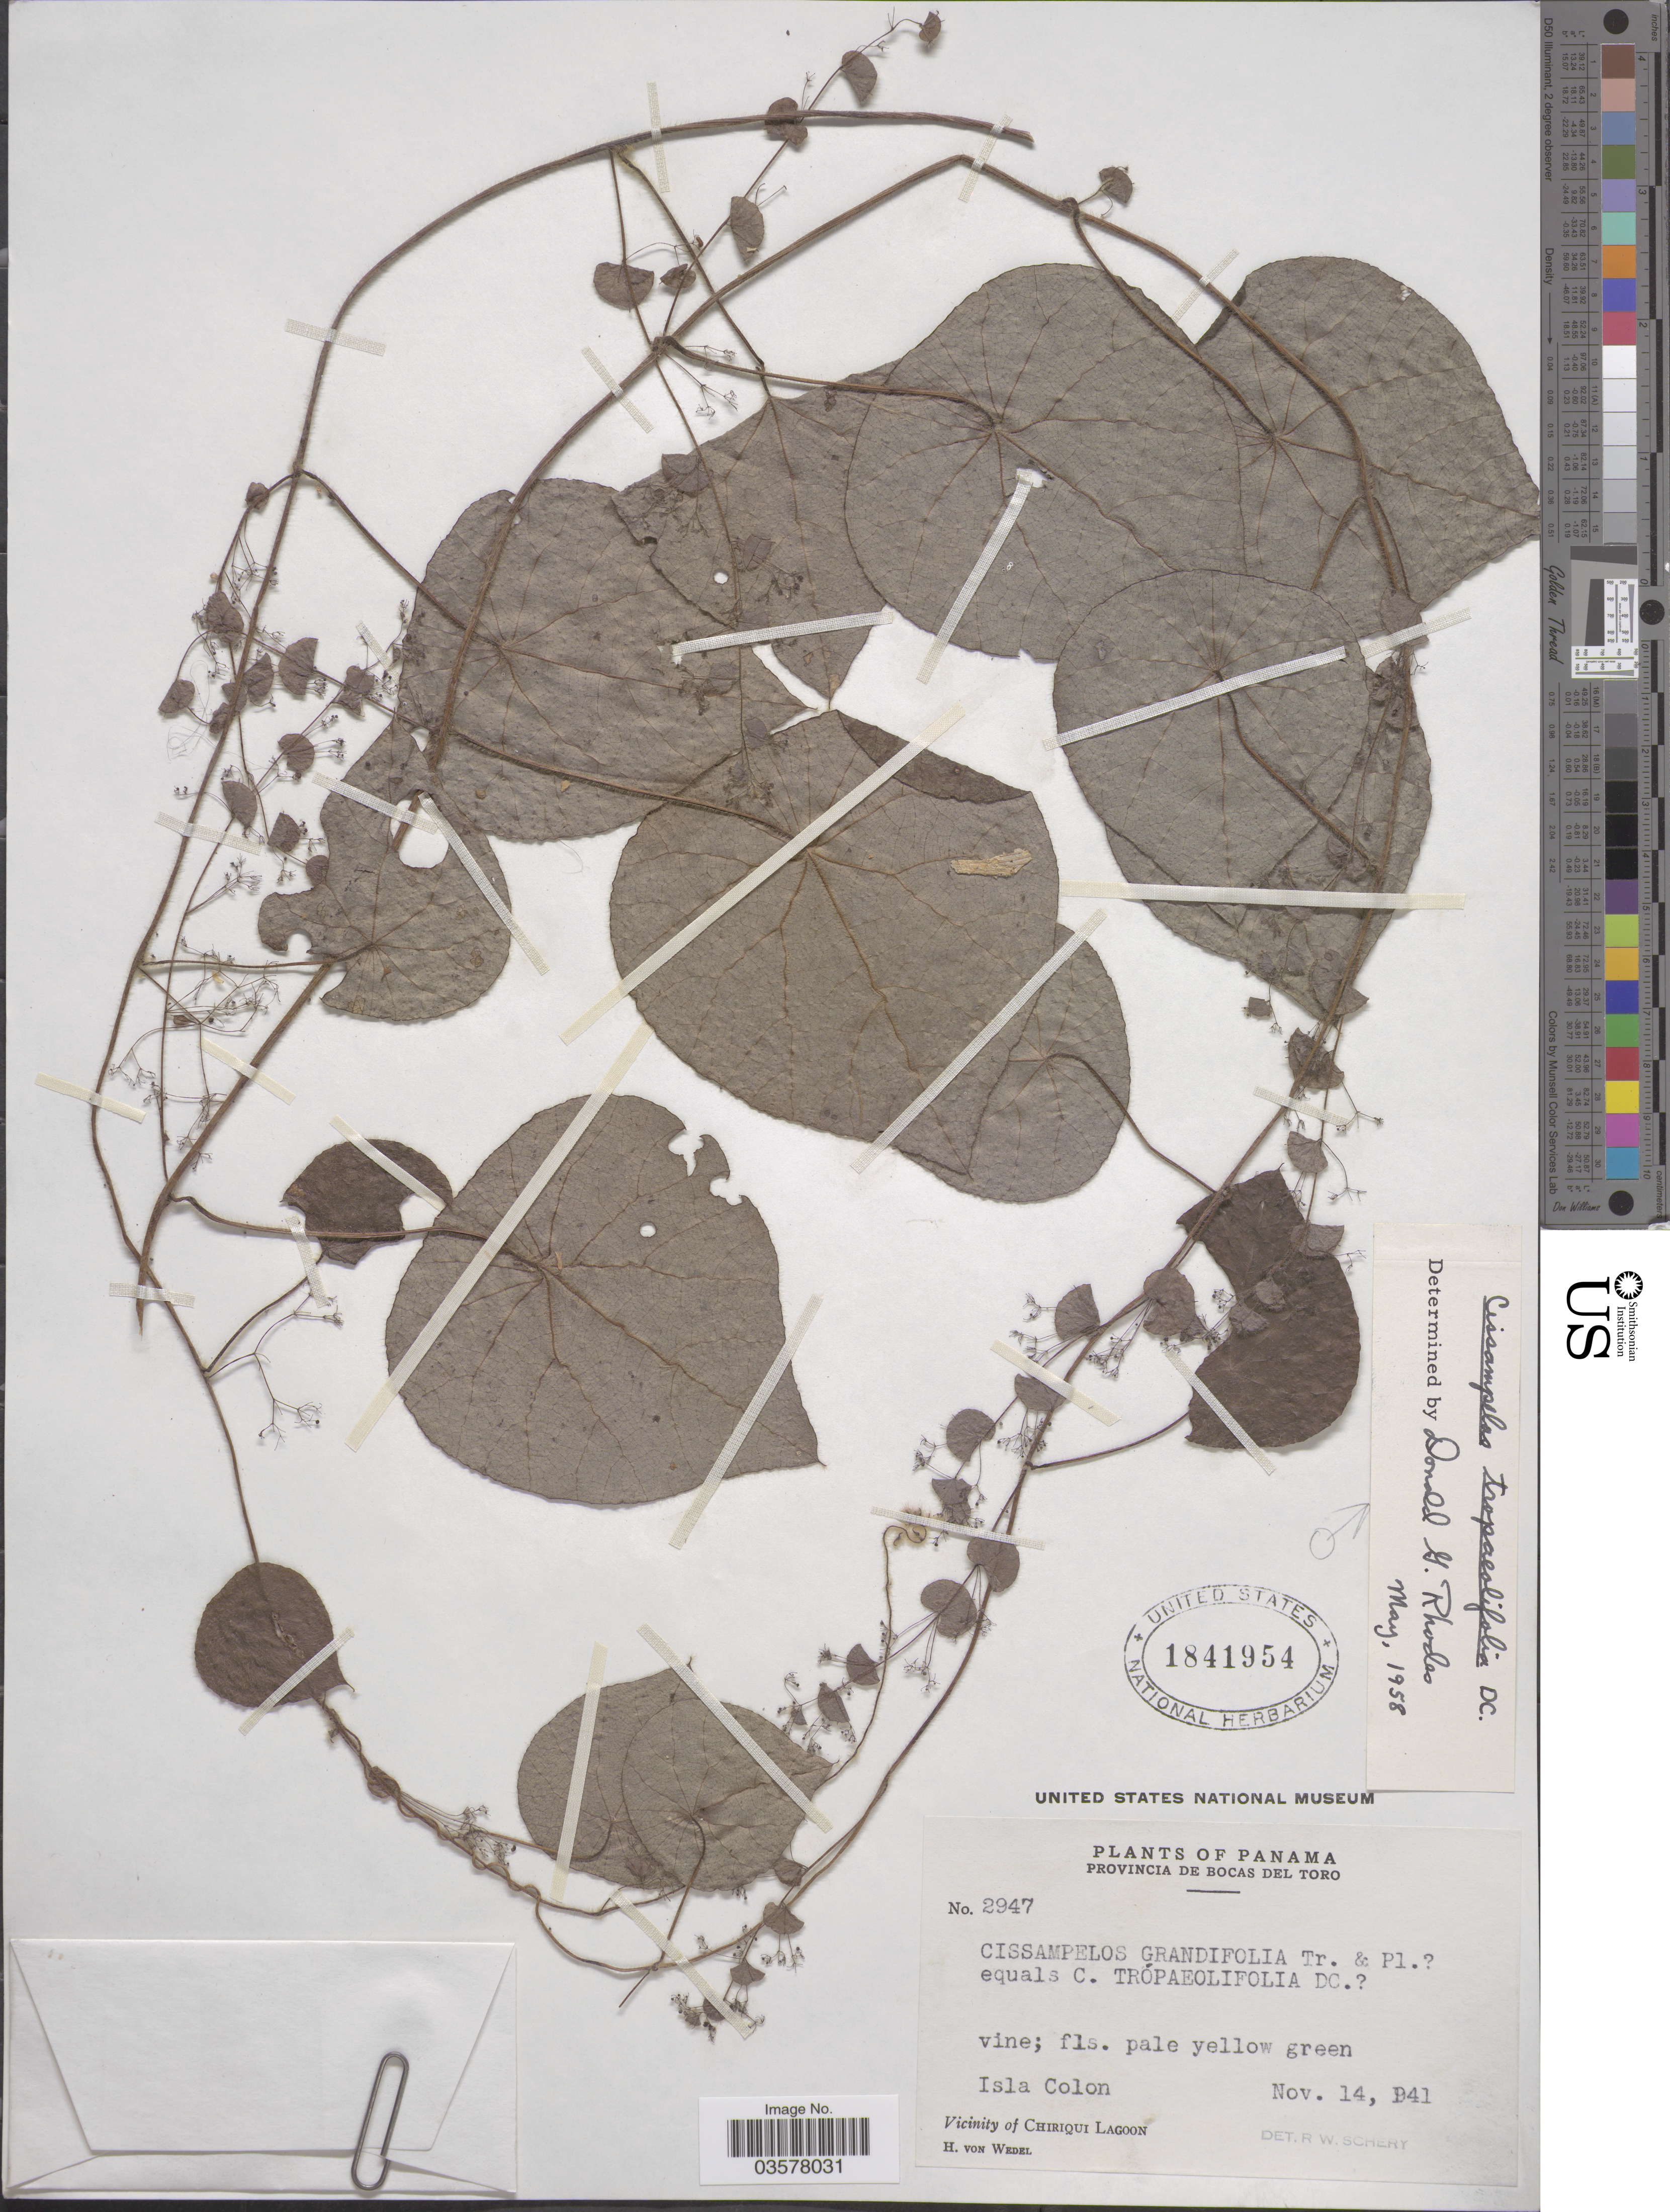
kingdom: Plantae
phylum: Tracheophyta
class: Magnoliopsida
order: Ranunculales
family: Menispermaceae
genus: Cissampelos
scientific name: Cissampelos tropaeolifolia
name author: DC.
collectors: H. von Wedel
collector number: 2947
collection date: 1941-11-14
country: Panama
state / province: Bocas del Toro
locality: Isla Colon. Vicinity of Chiriqui Lagoon.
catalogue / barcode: US 1841954